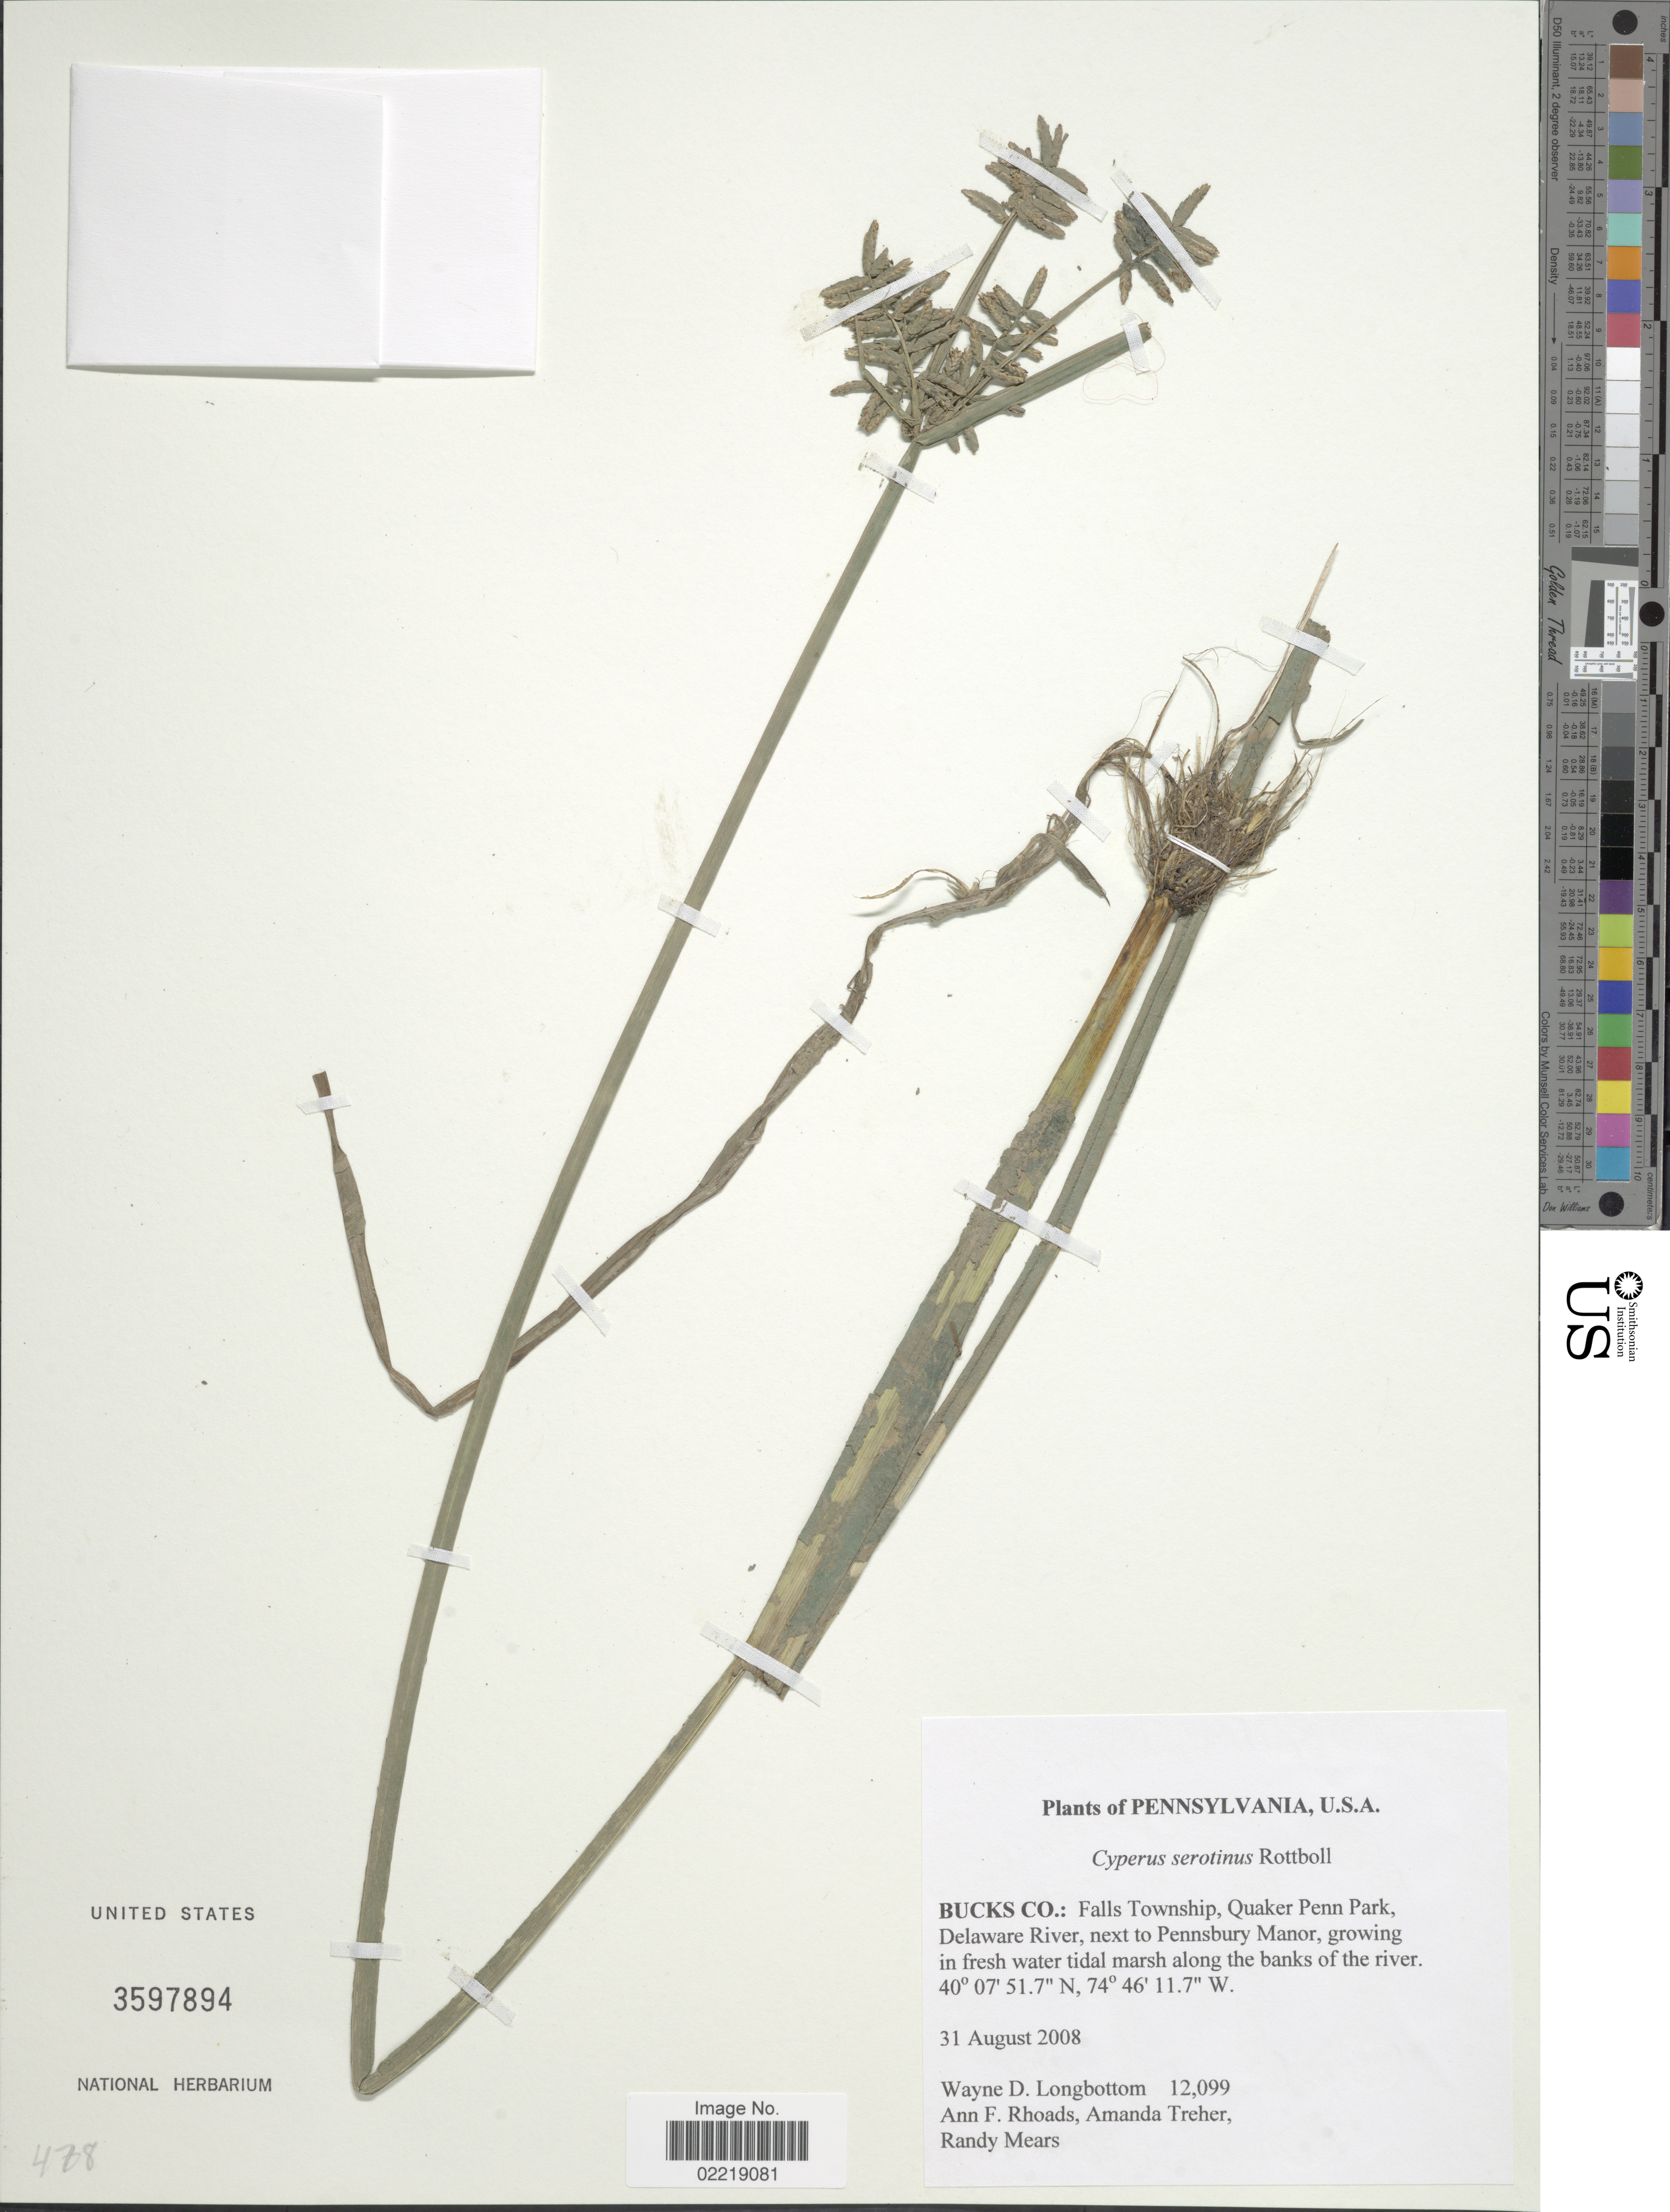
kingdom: Plantae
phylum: Tracheophyta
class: Liliopsida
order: Poales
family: Cyperaceae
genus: Cyperus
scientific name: Cyperus serotinus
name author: Rottb.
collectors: W. D. Longbottom, A. Rhoads, A. Treher & R. Mears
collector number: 12099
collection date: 2008-08-31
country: United States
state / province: Pennsylvania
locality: Bucks Co.: Falls Township, Quaker Penn Park, Delaware River, next to Pennsbury Manor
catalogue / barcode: US 3597894